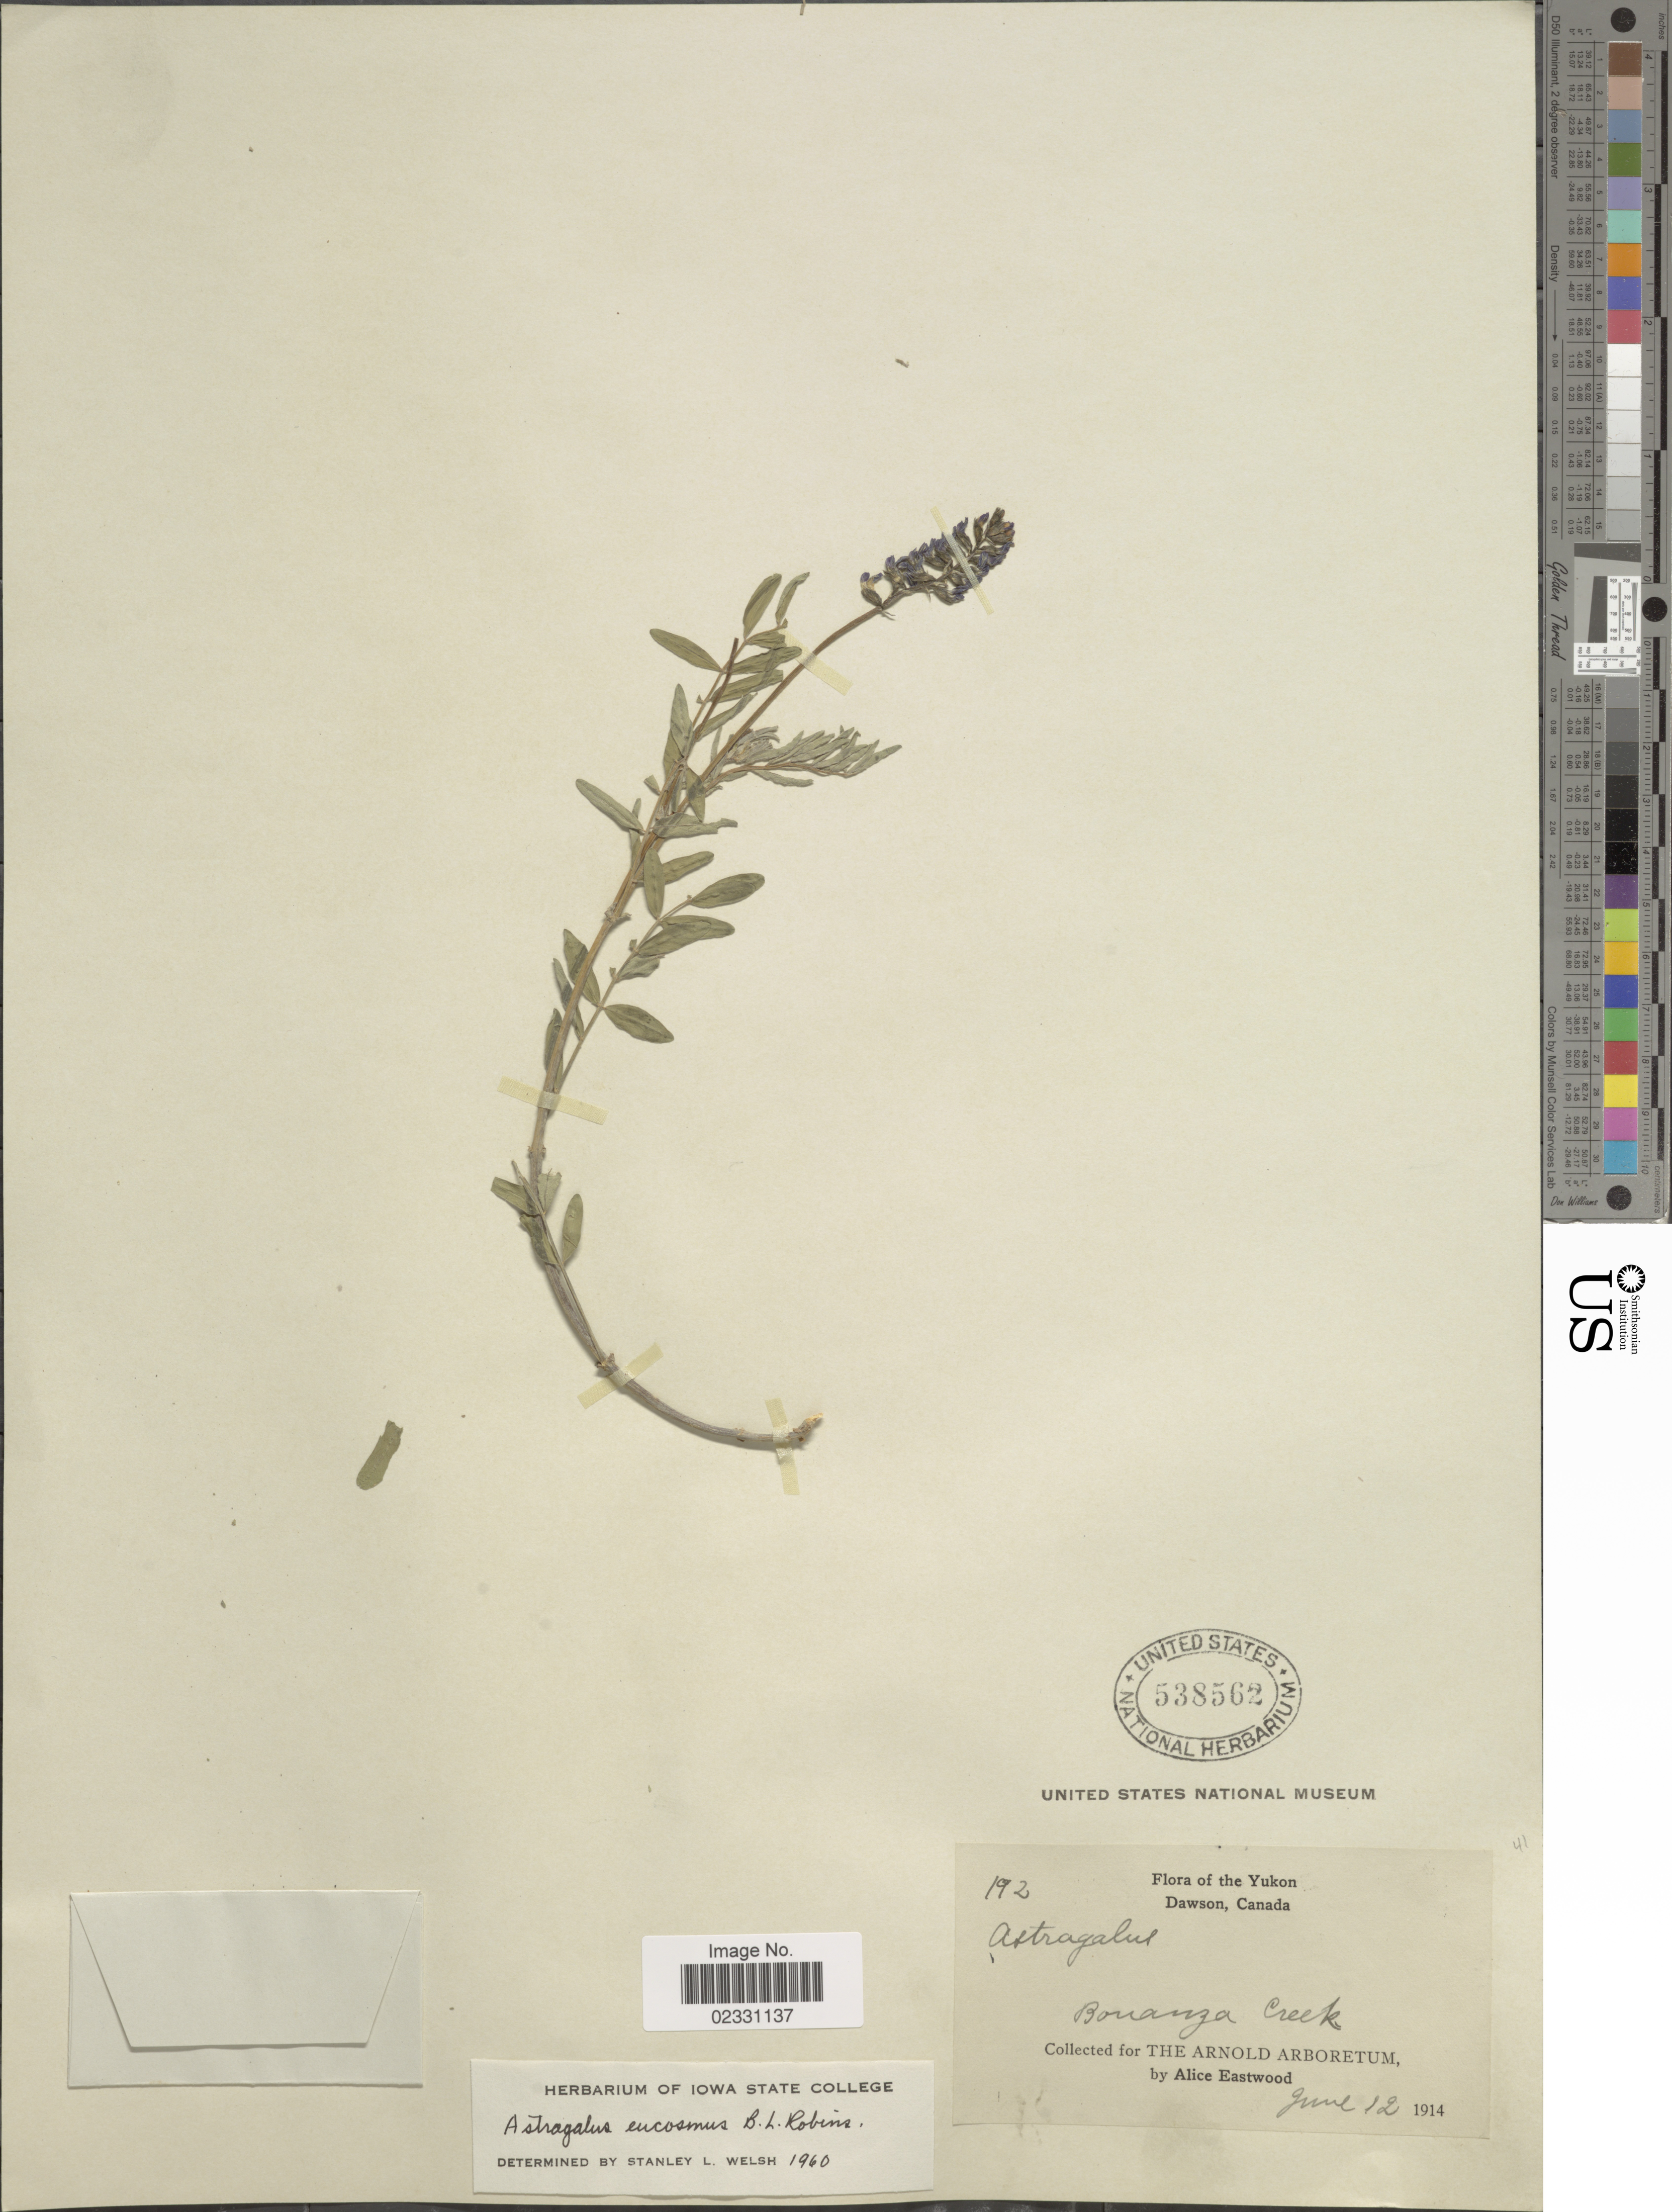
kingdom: Plantae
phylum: Tracheophyta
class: Magnoliopsida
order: Fabales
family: Fabaceae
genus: Astragalus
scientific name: Astragalus eucosmus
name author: B.L. Rob.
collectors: A. Eastwood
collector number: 192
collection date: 1914-06-12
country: Canada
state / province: Yukon Territory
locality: Dawson. Bonanza Creek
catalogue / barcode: US 538562